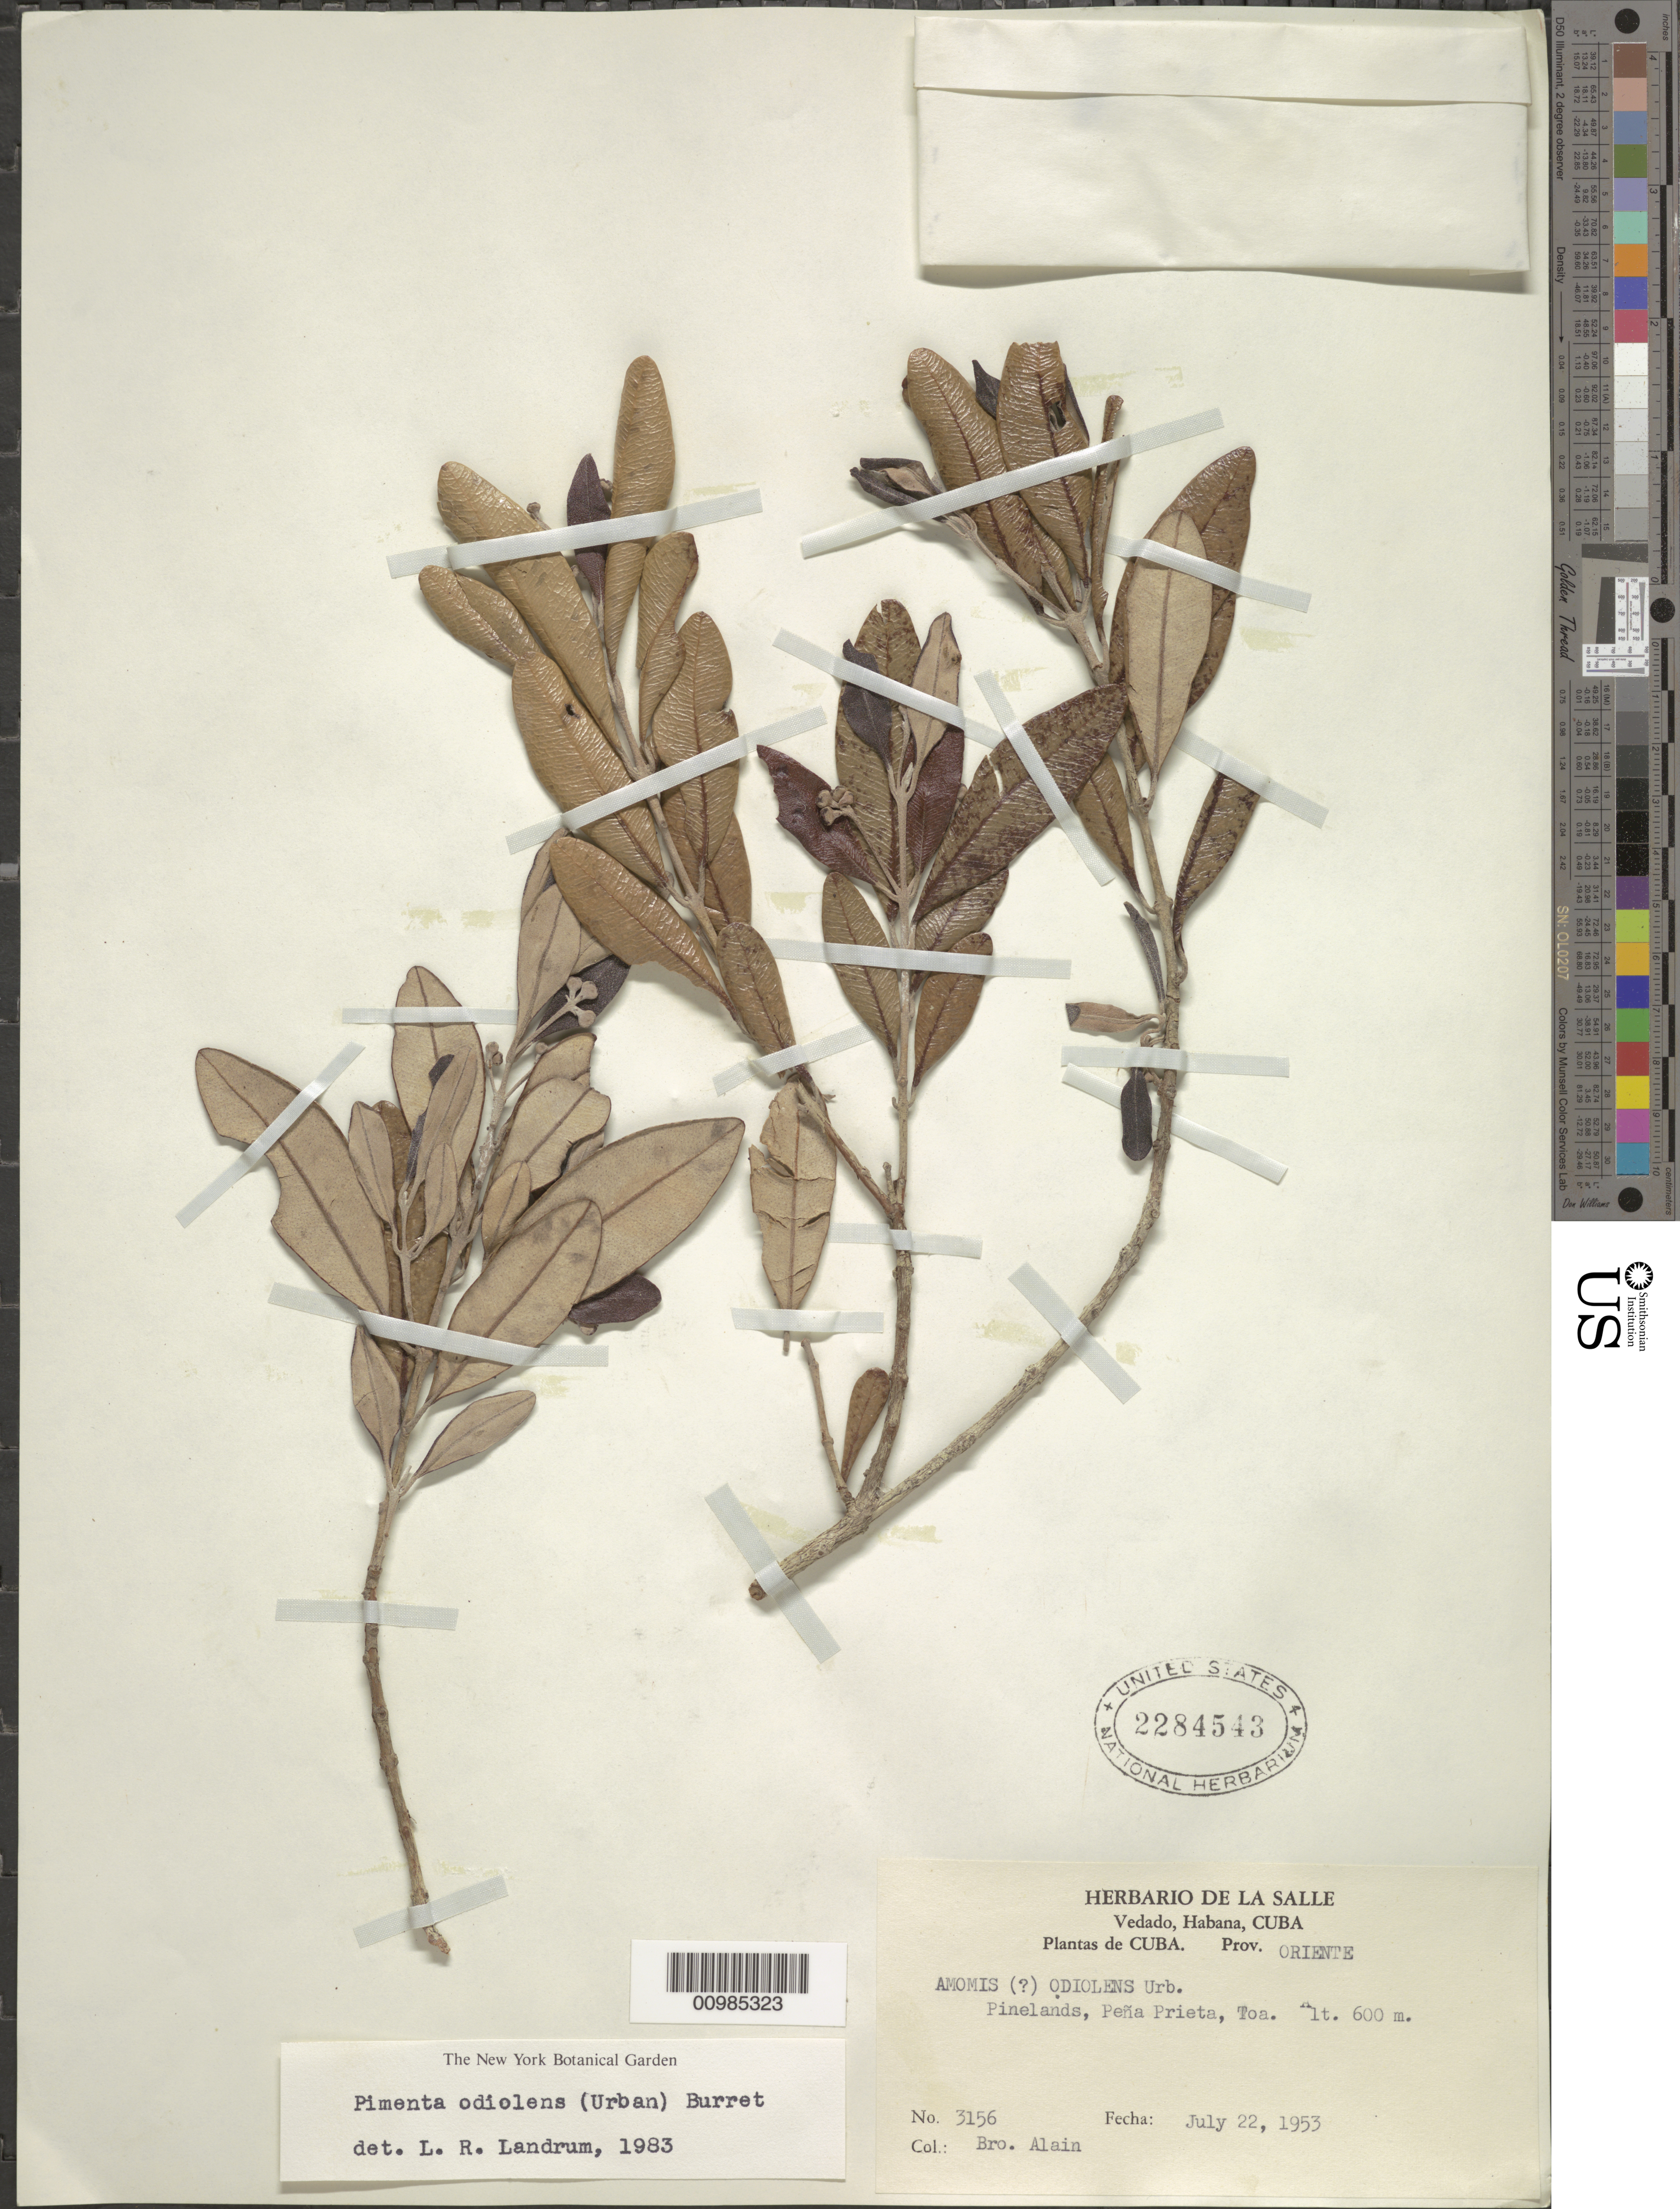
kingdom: Plantae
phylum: Tracheophyta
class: Magnoliopsida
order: Myrtales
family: Myrtaceae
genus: Pimenta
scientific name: Pimenta odiolens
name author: (Urb.) Burret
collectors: A. H. Liogier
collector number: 3156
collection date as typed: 22 Jul 1953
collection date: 1953-07-22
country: Cuba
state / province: Oriente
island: Cuba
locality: Pinelands, Pena Prieta, Toa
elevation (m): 600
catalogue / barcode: US 2284543